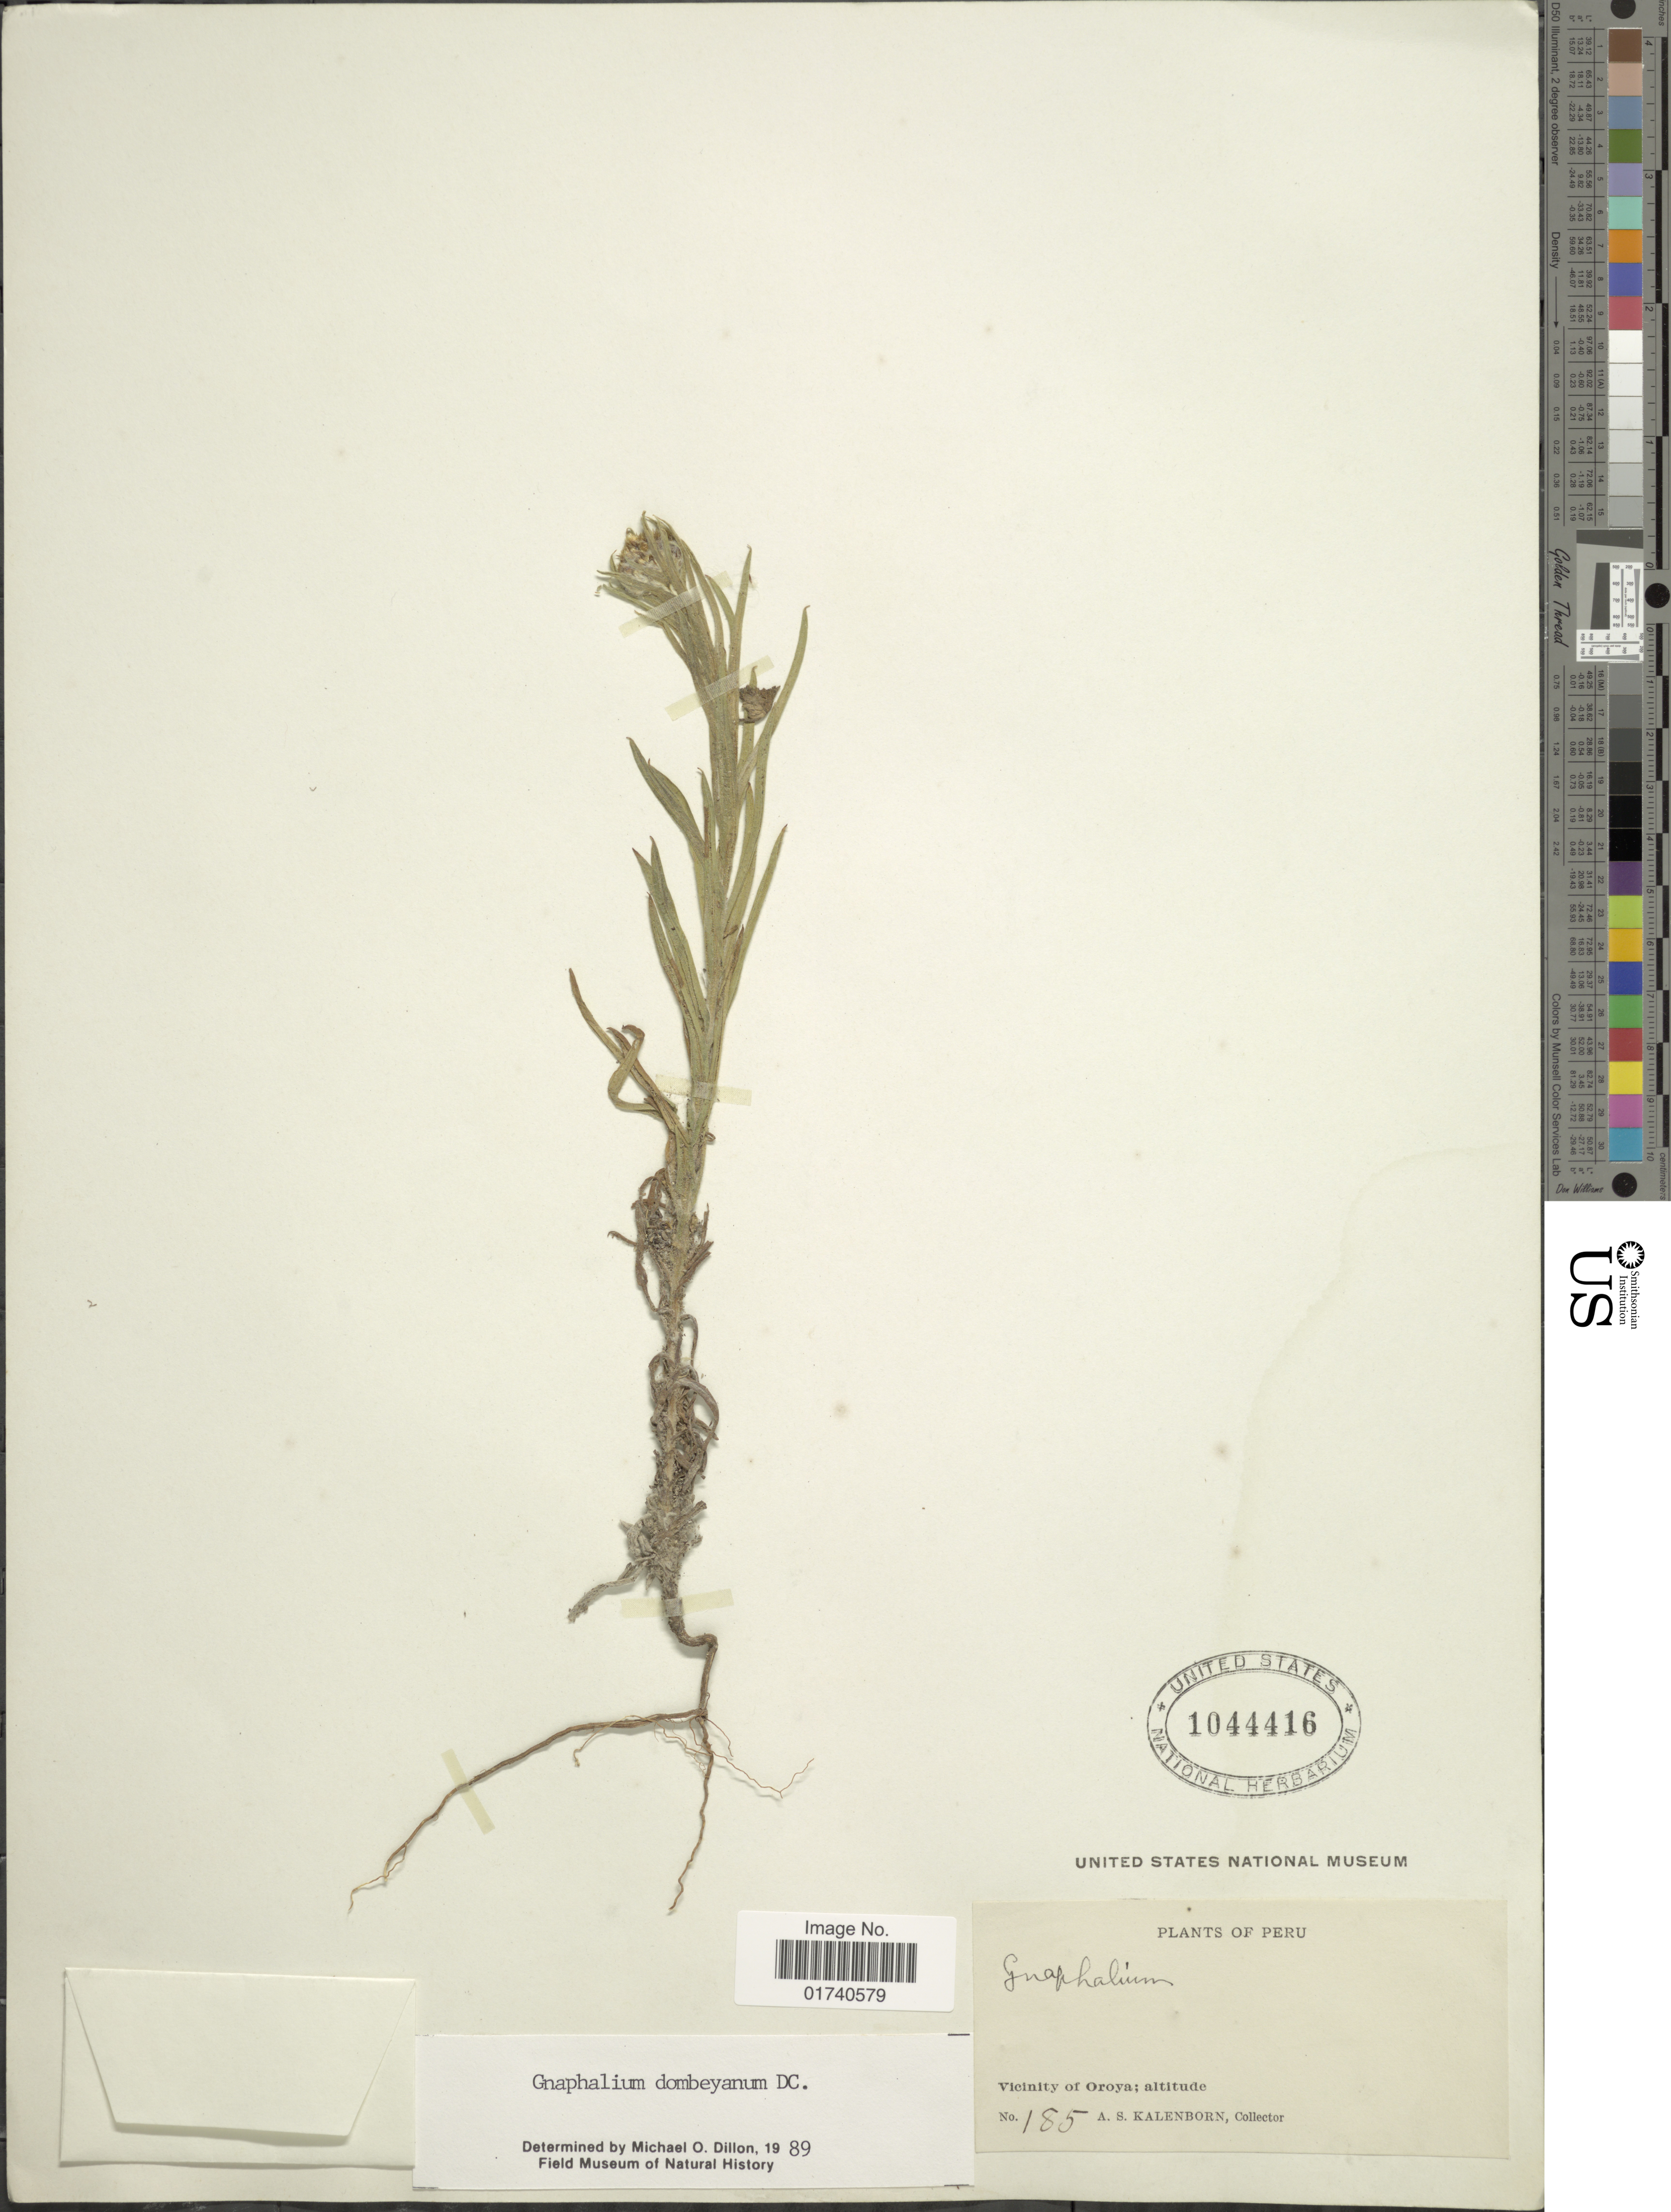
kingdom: Plantae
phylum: Tracheophyta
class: Magnoliopsida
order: Asterales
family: Asteraceae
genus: Pseudognaphalium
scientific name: Pseudognaphalium dombeyanum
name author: (DC.) Anderb.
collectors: A. Kalenborn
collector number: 185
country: Peru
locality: Vicinity of Oroya.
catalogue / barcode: US 1044416